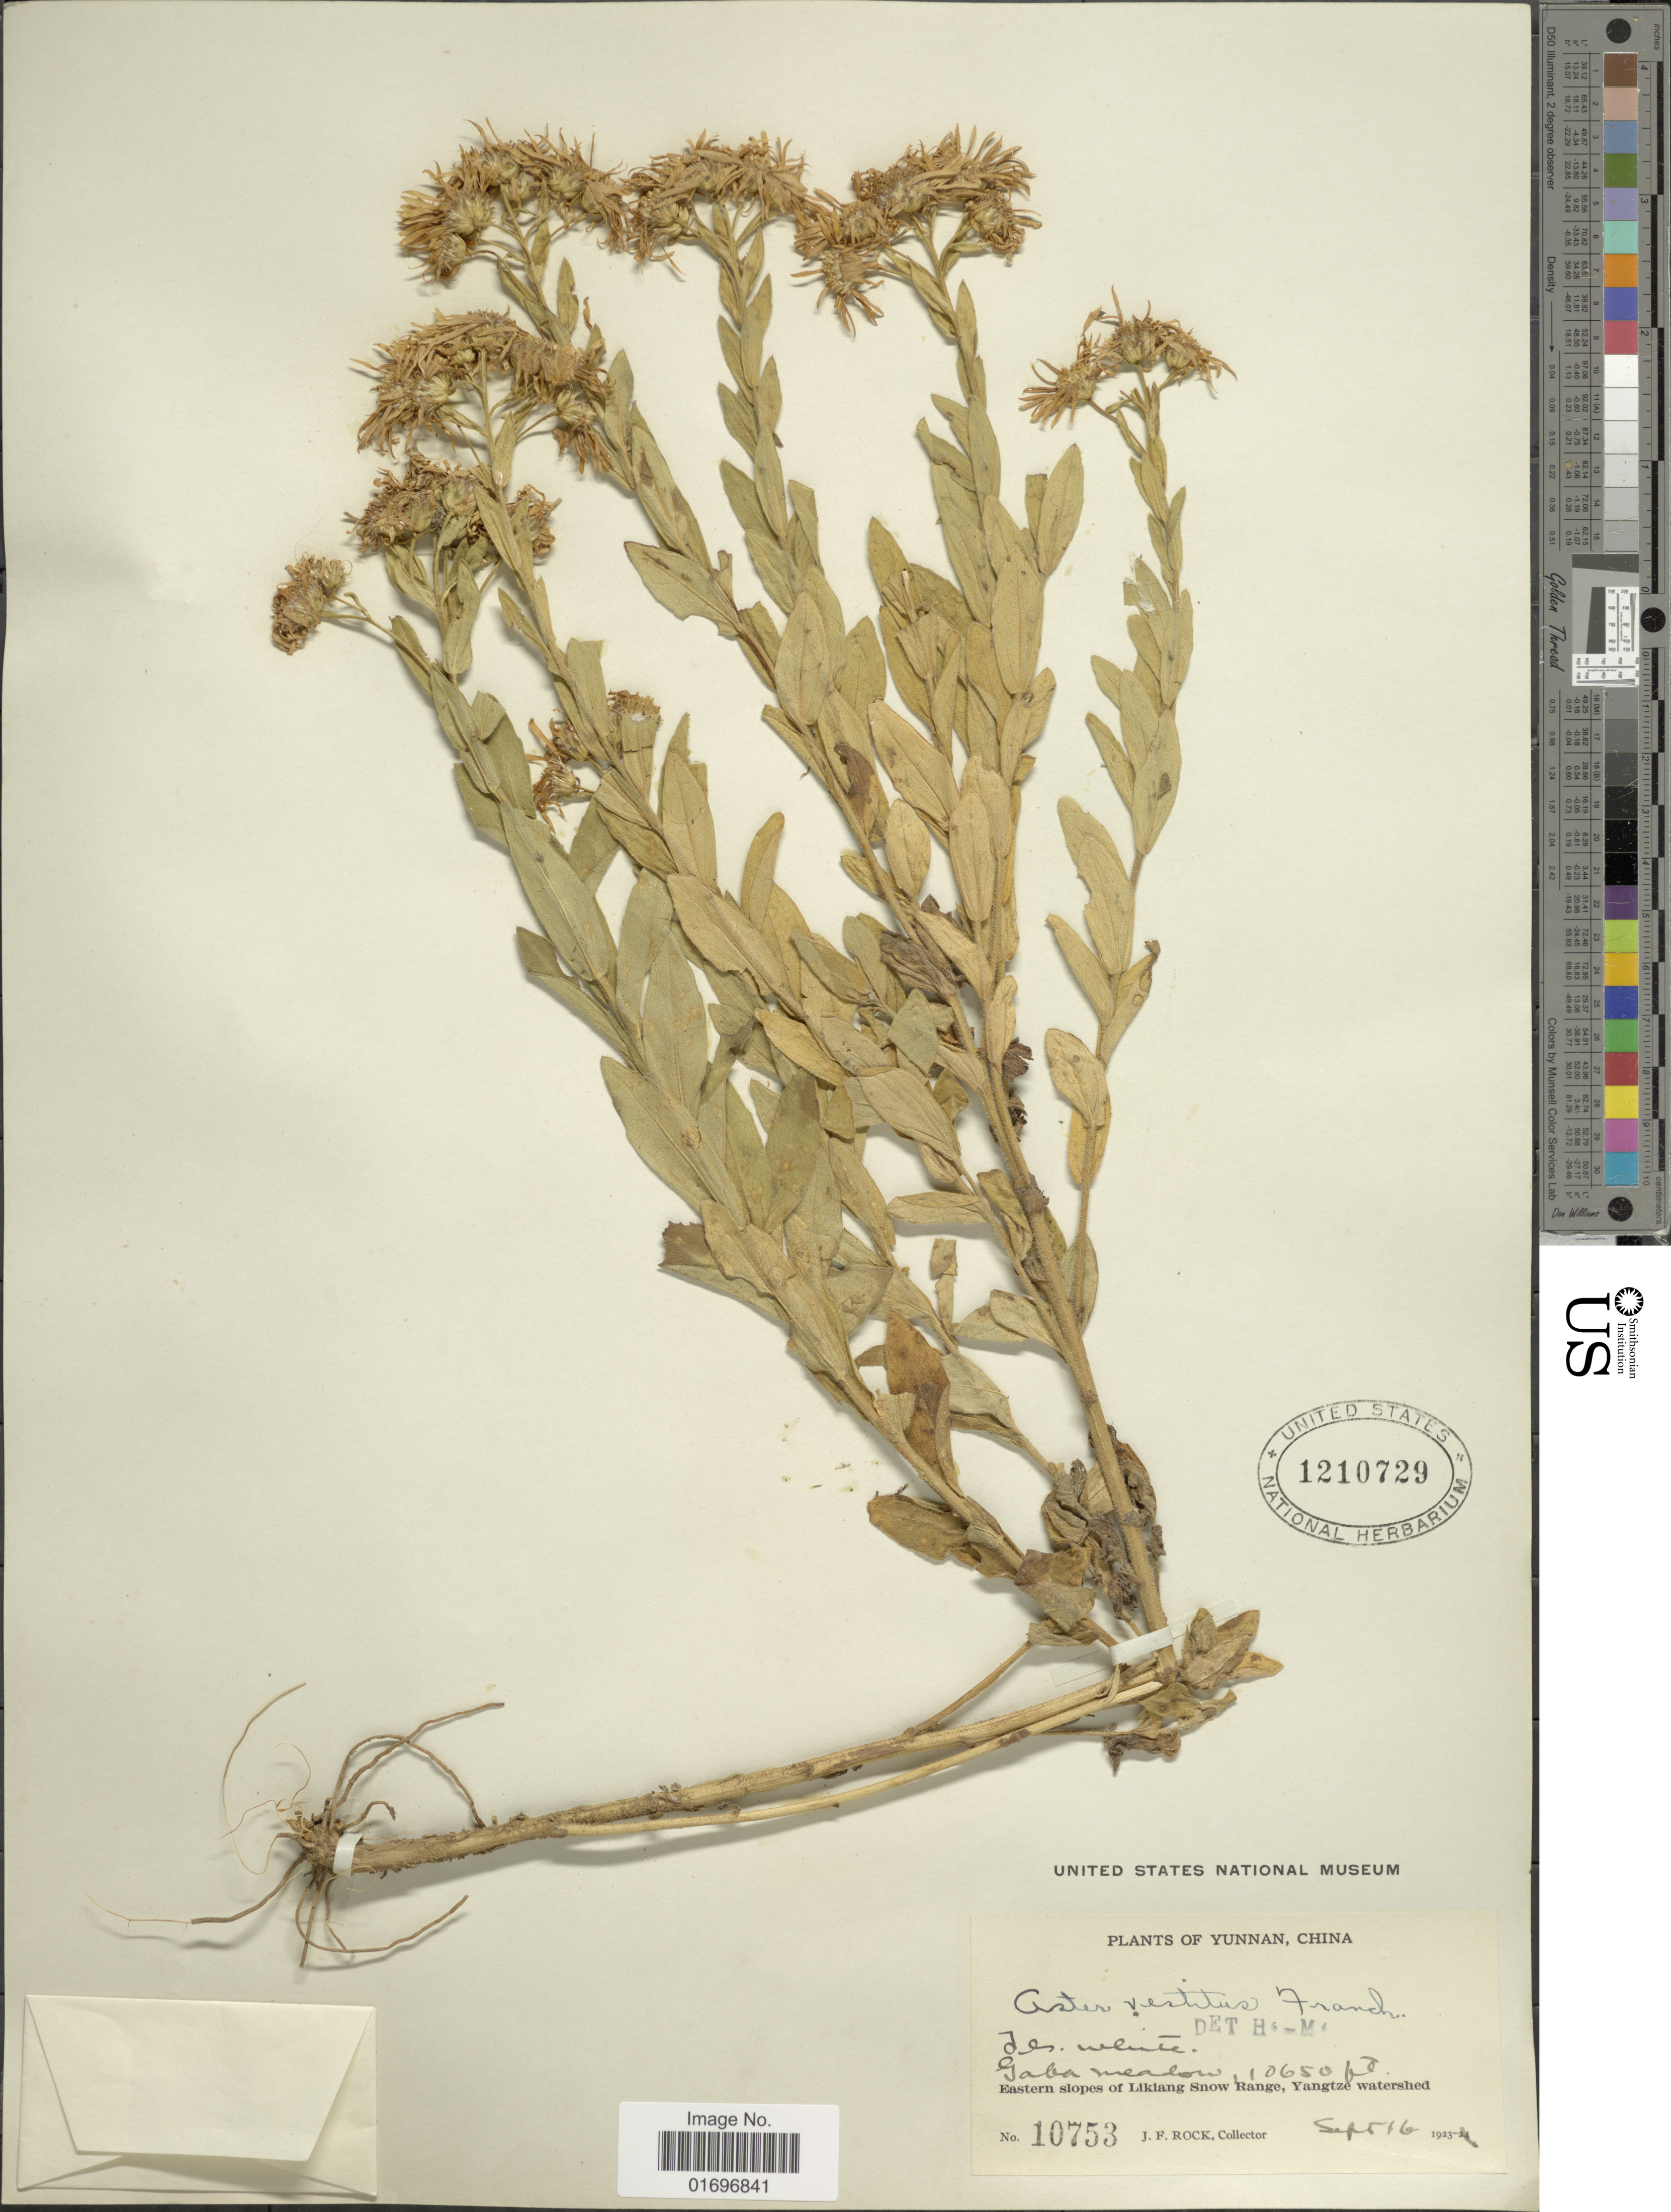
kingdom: Plantae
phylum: Tracheophyta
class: Magnoliopsida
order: Asterales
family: Asteraceae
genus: Aster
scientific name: Aster vestitus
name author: Franch.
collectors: J. Rock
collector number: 10753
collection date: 1923-09-16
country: China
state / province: Yunnan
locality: Yunnan, China. Gaba meadow. Eastern slopes of Likiang Snow Range, Yangtze watershed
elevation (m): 33726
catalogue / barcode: US 1210729